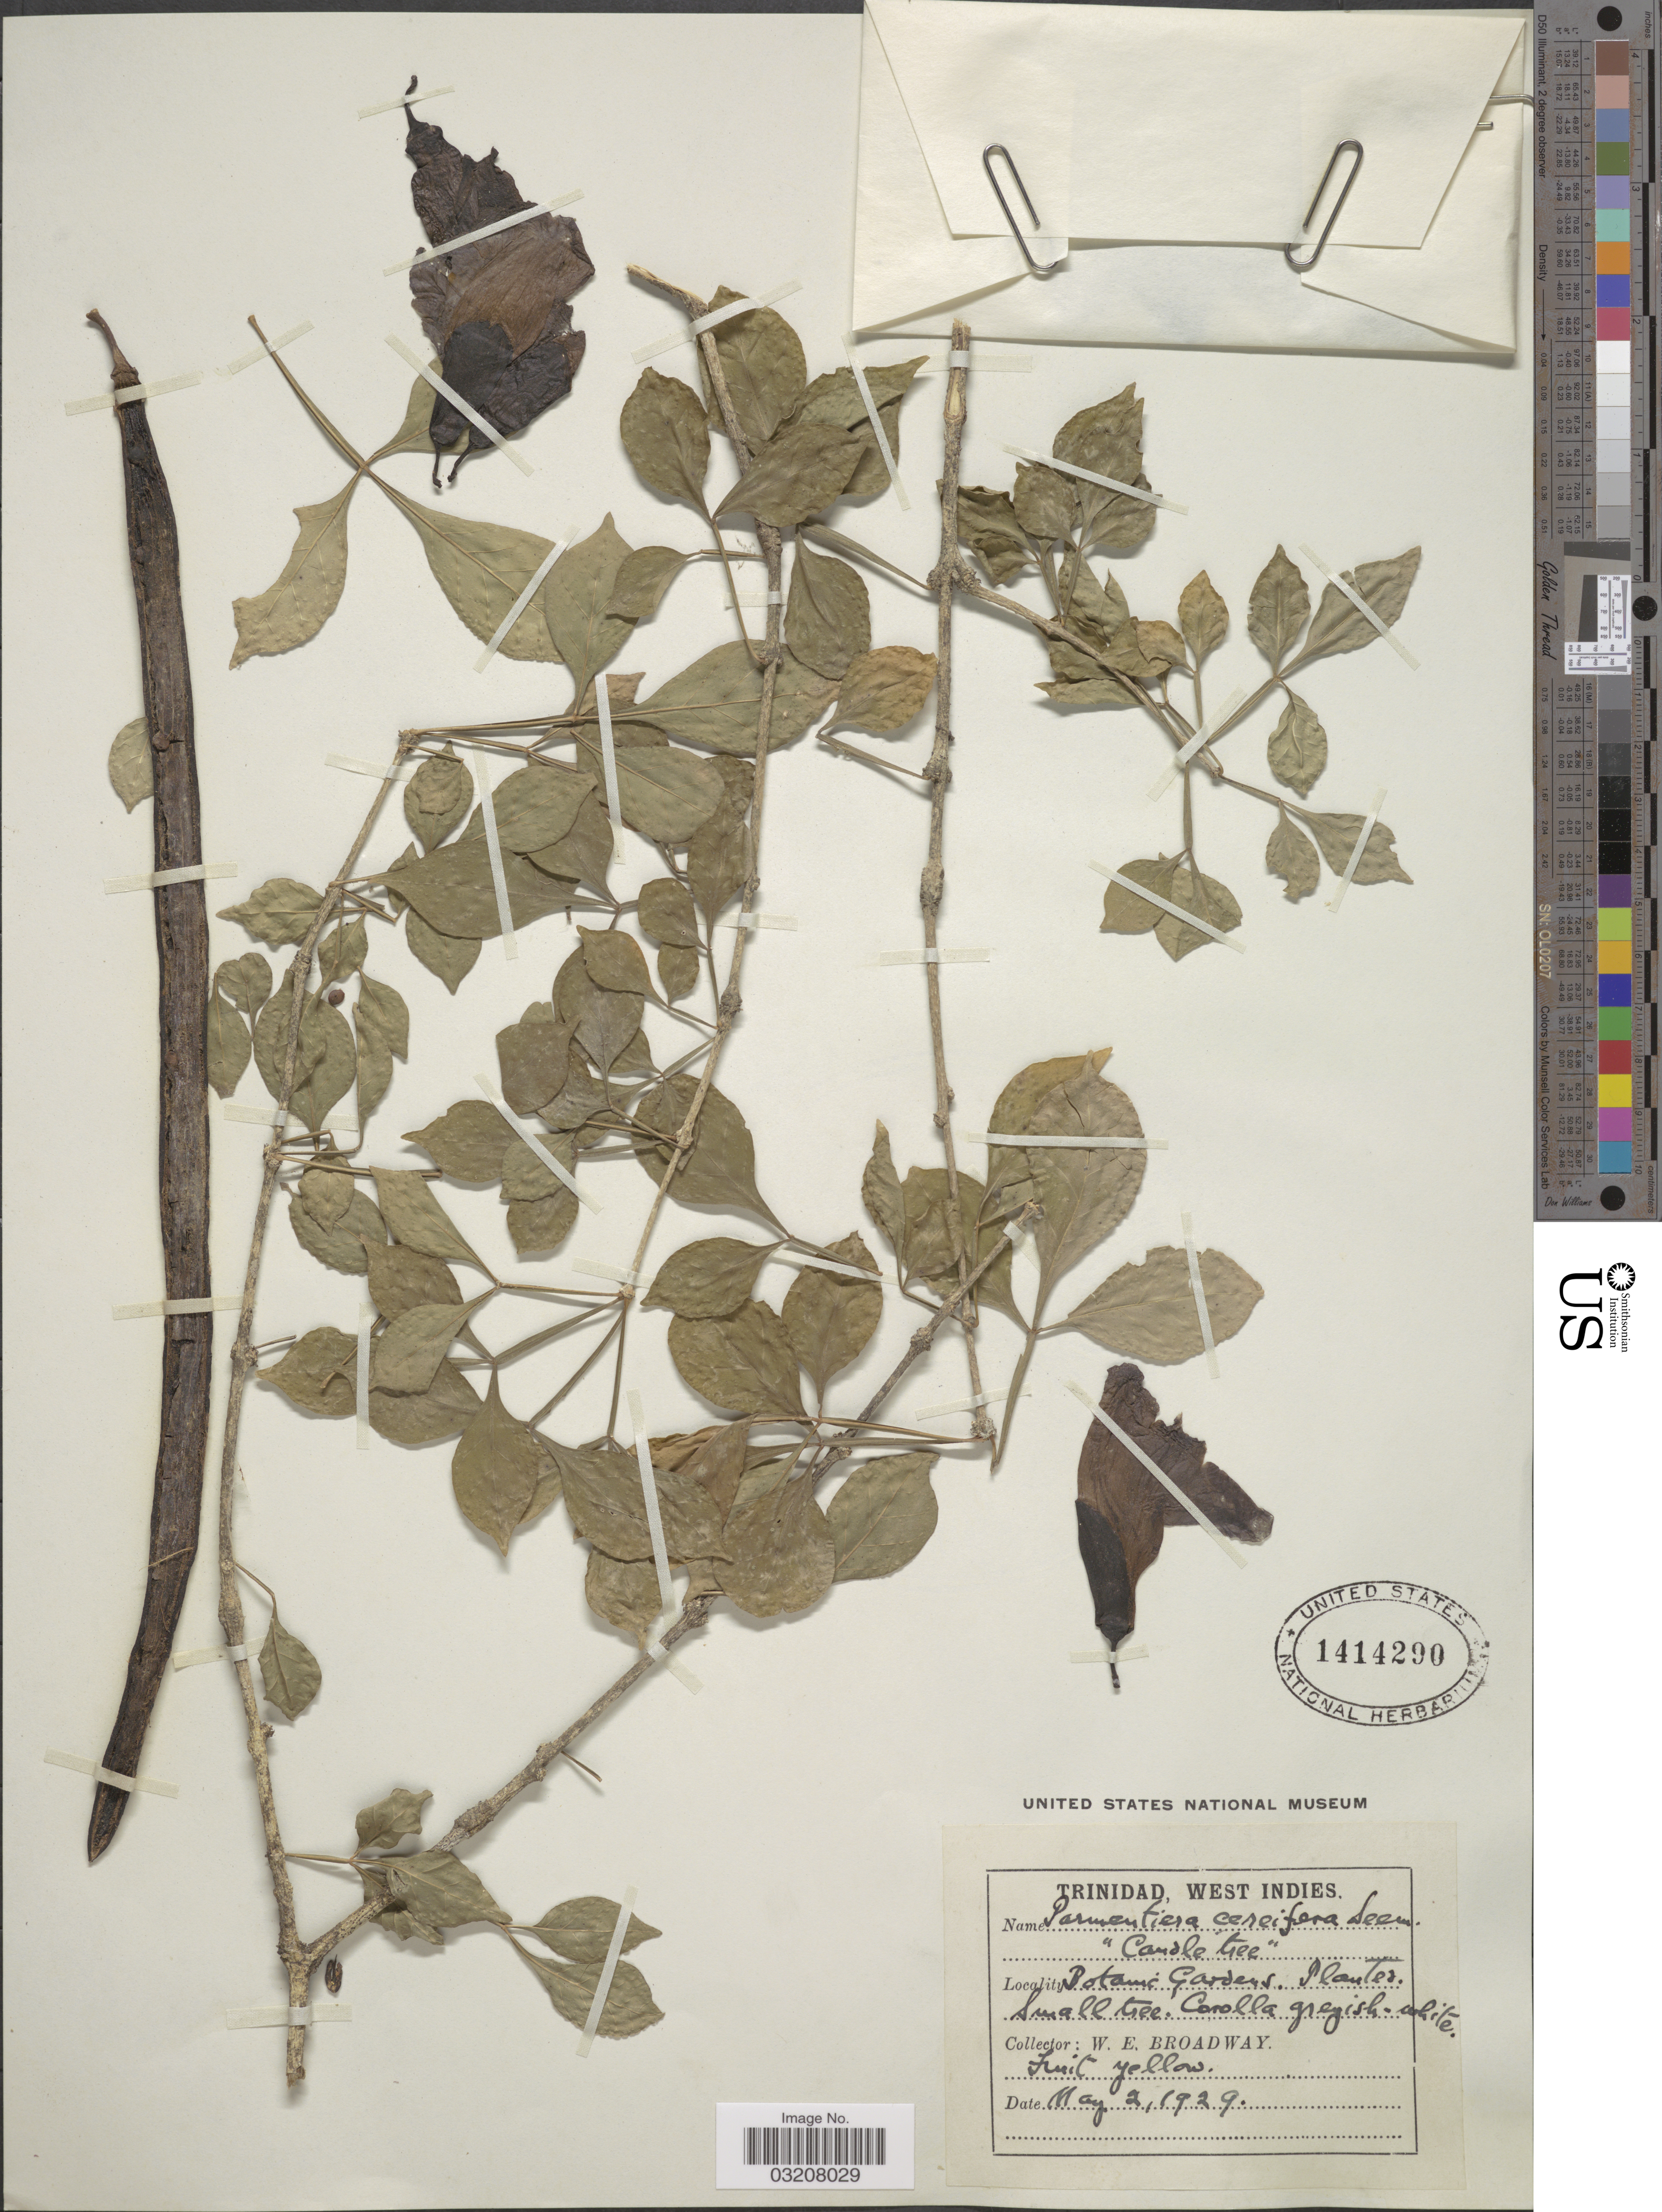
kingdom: Plantae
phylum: Tracheophyta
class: Magnoliopsida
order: Lamiales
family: Bignoniaceae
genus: Parmentiera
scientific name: Parmentiera cereifera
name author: Seem.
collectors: W. E. Broadway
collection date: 1929-05-02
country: Trinidad and Tobago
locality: Trinidad. Botanic Gardens.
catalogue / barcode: US 1414290